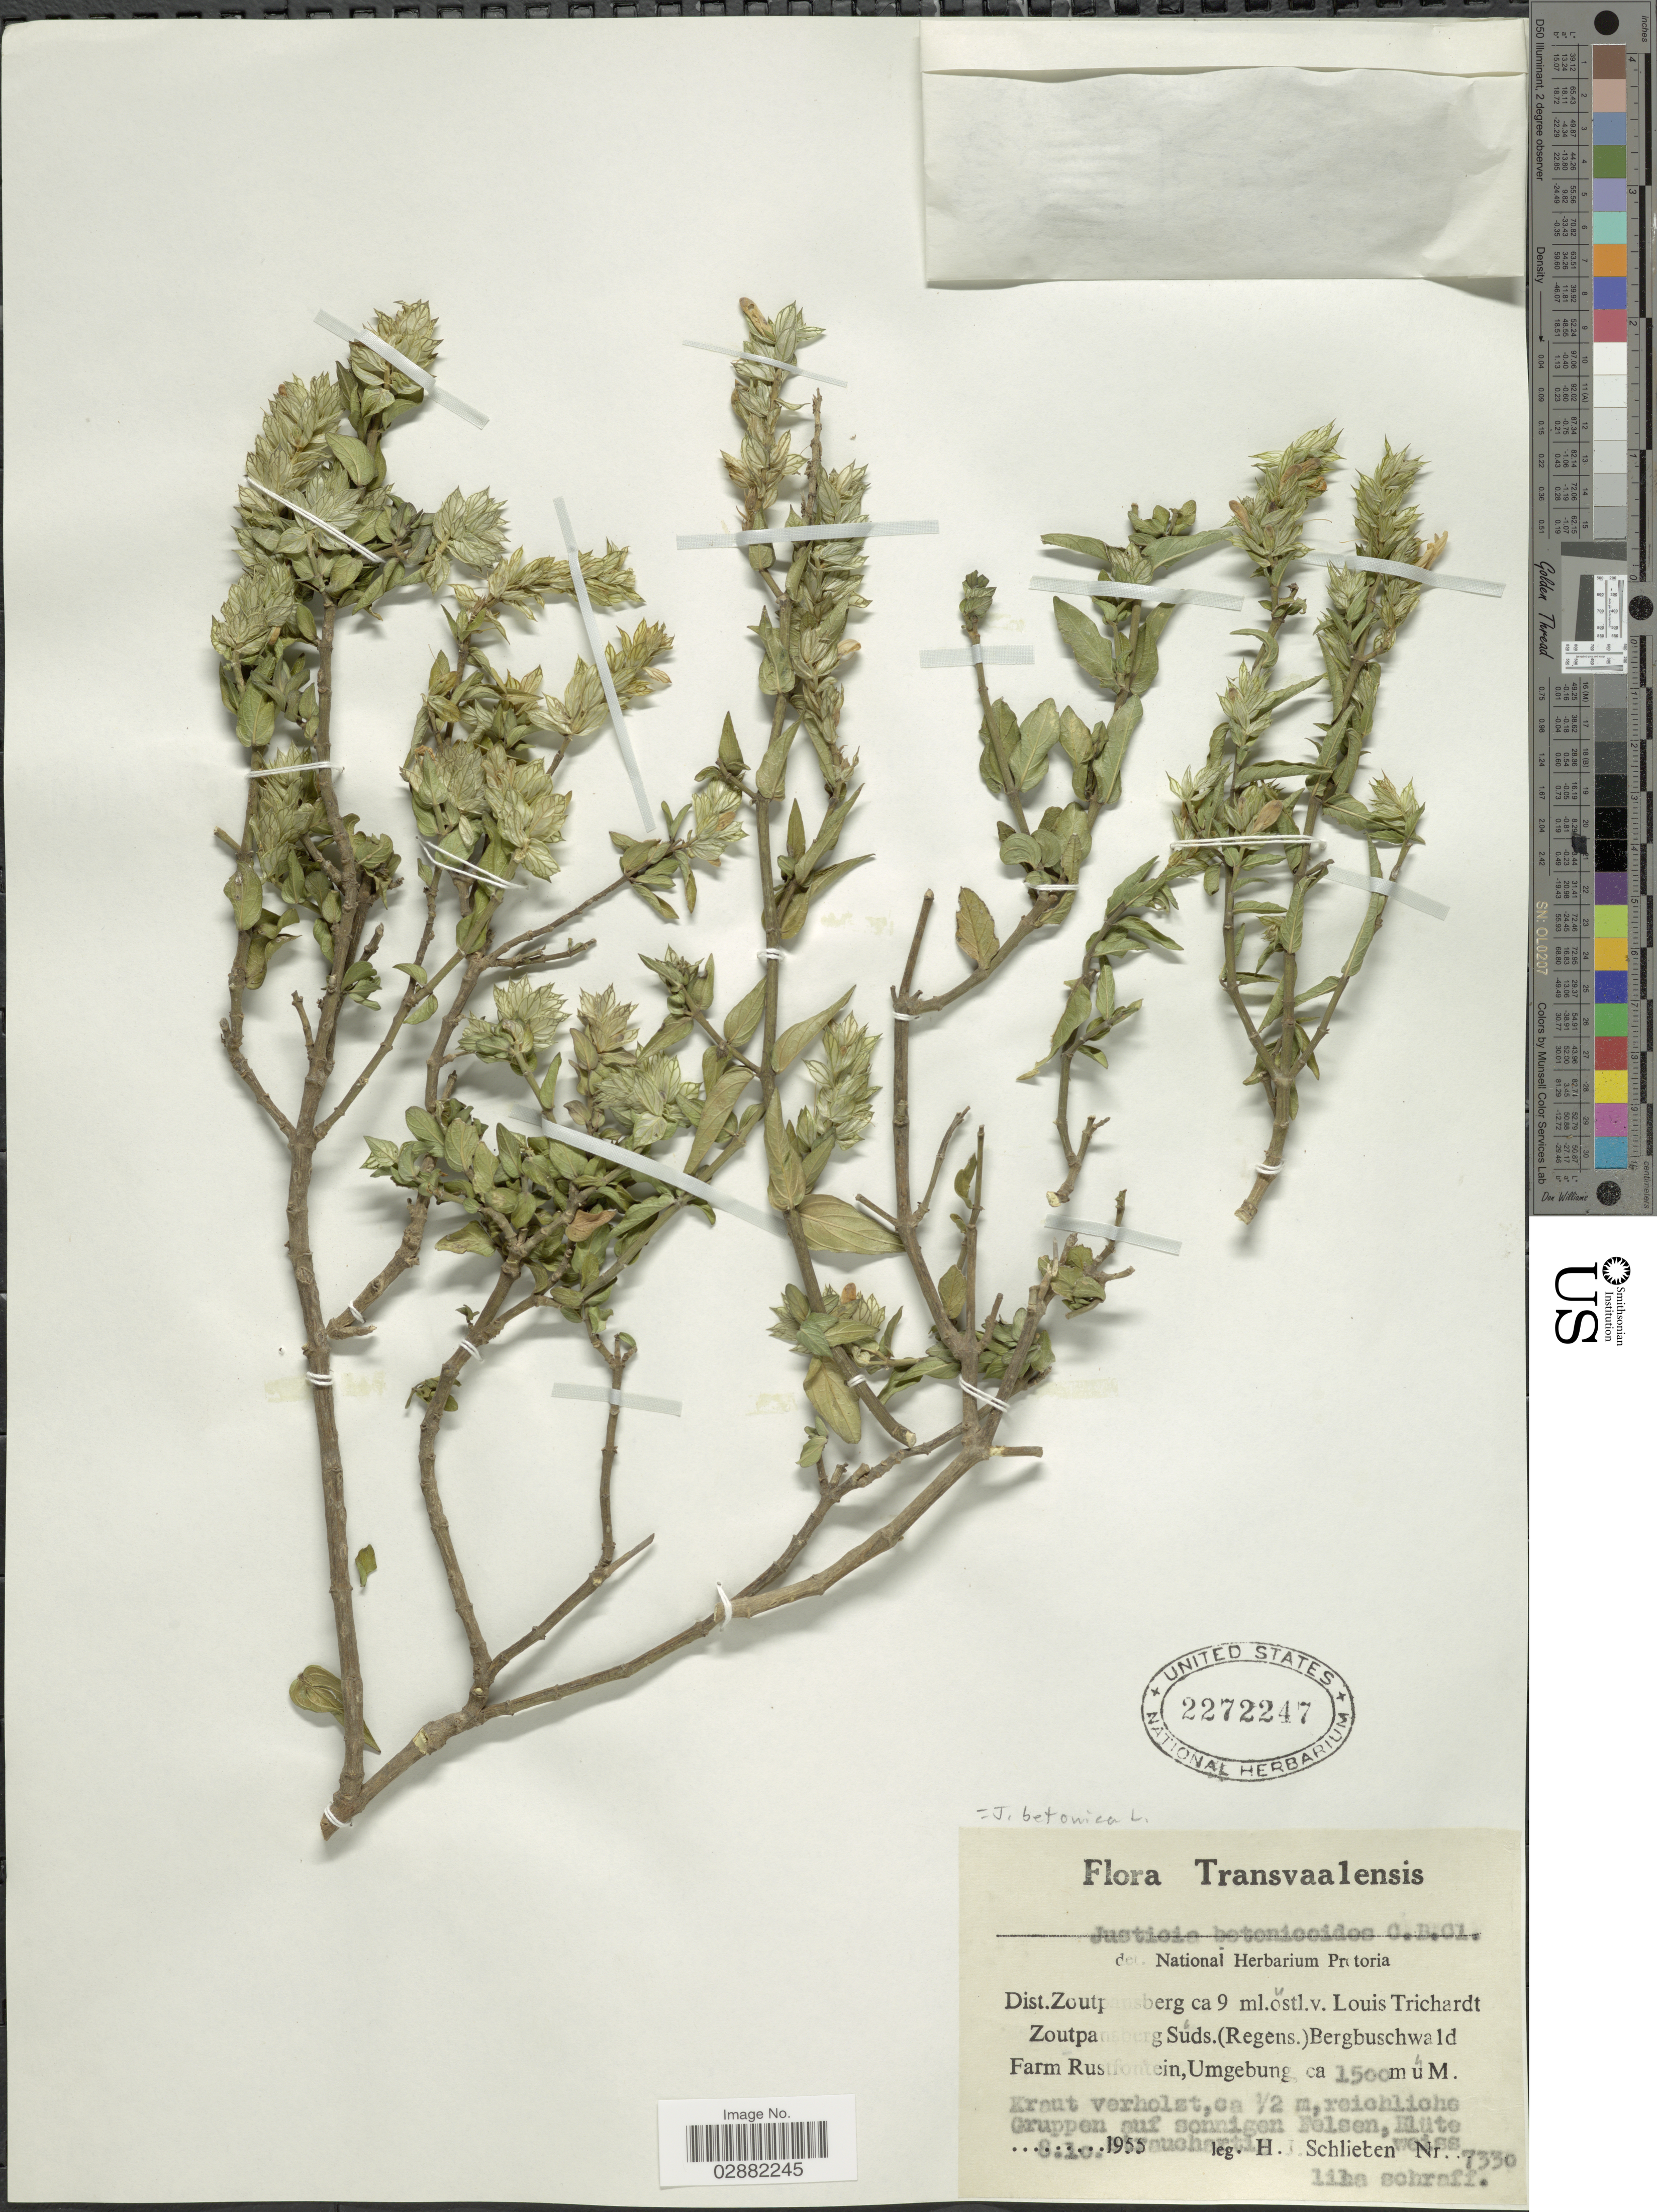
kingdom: Plantae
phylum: Tracheophyta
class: Magnoliopsida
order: Lamiales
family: Acanthaceae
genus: Justicia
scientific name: Justicia betonica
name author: L.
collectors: H. J. Schlieben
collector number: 7330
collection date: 1955-10-08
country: South Africa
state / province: Limpopo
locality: Transvaalensis. Dist. zoutpansberg ca 9 ml. östl. v. Louis Trichardt Zoutpansberg Süds. (Regens.). Bergbuschwald Farm Rustfontein, Umgebung.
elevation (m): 1500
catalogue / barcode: US 2272247